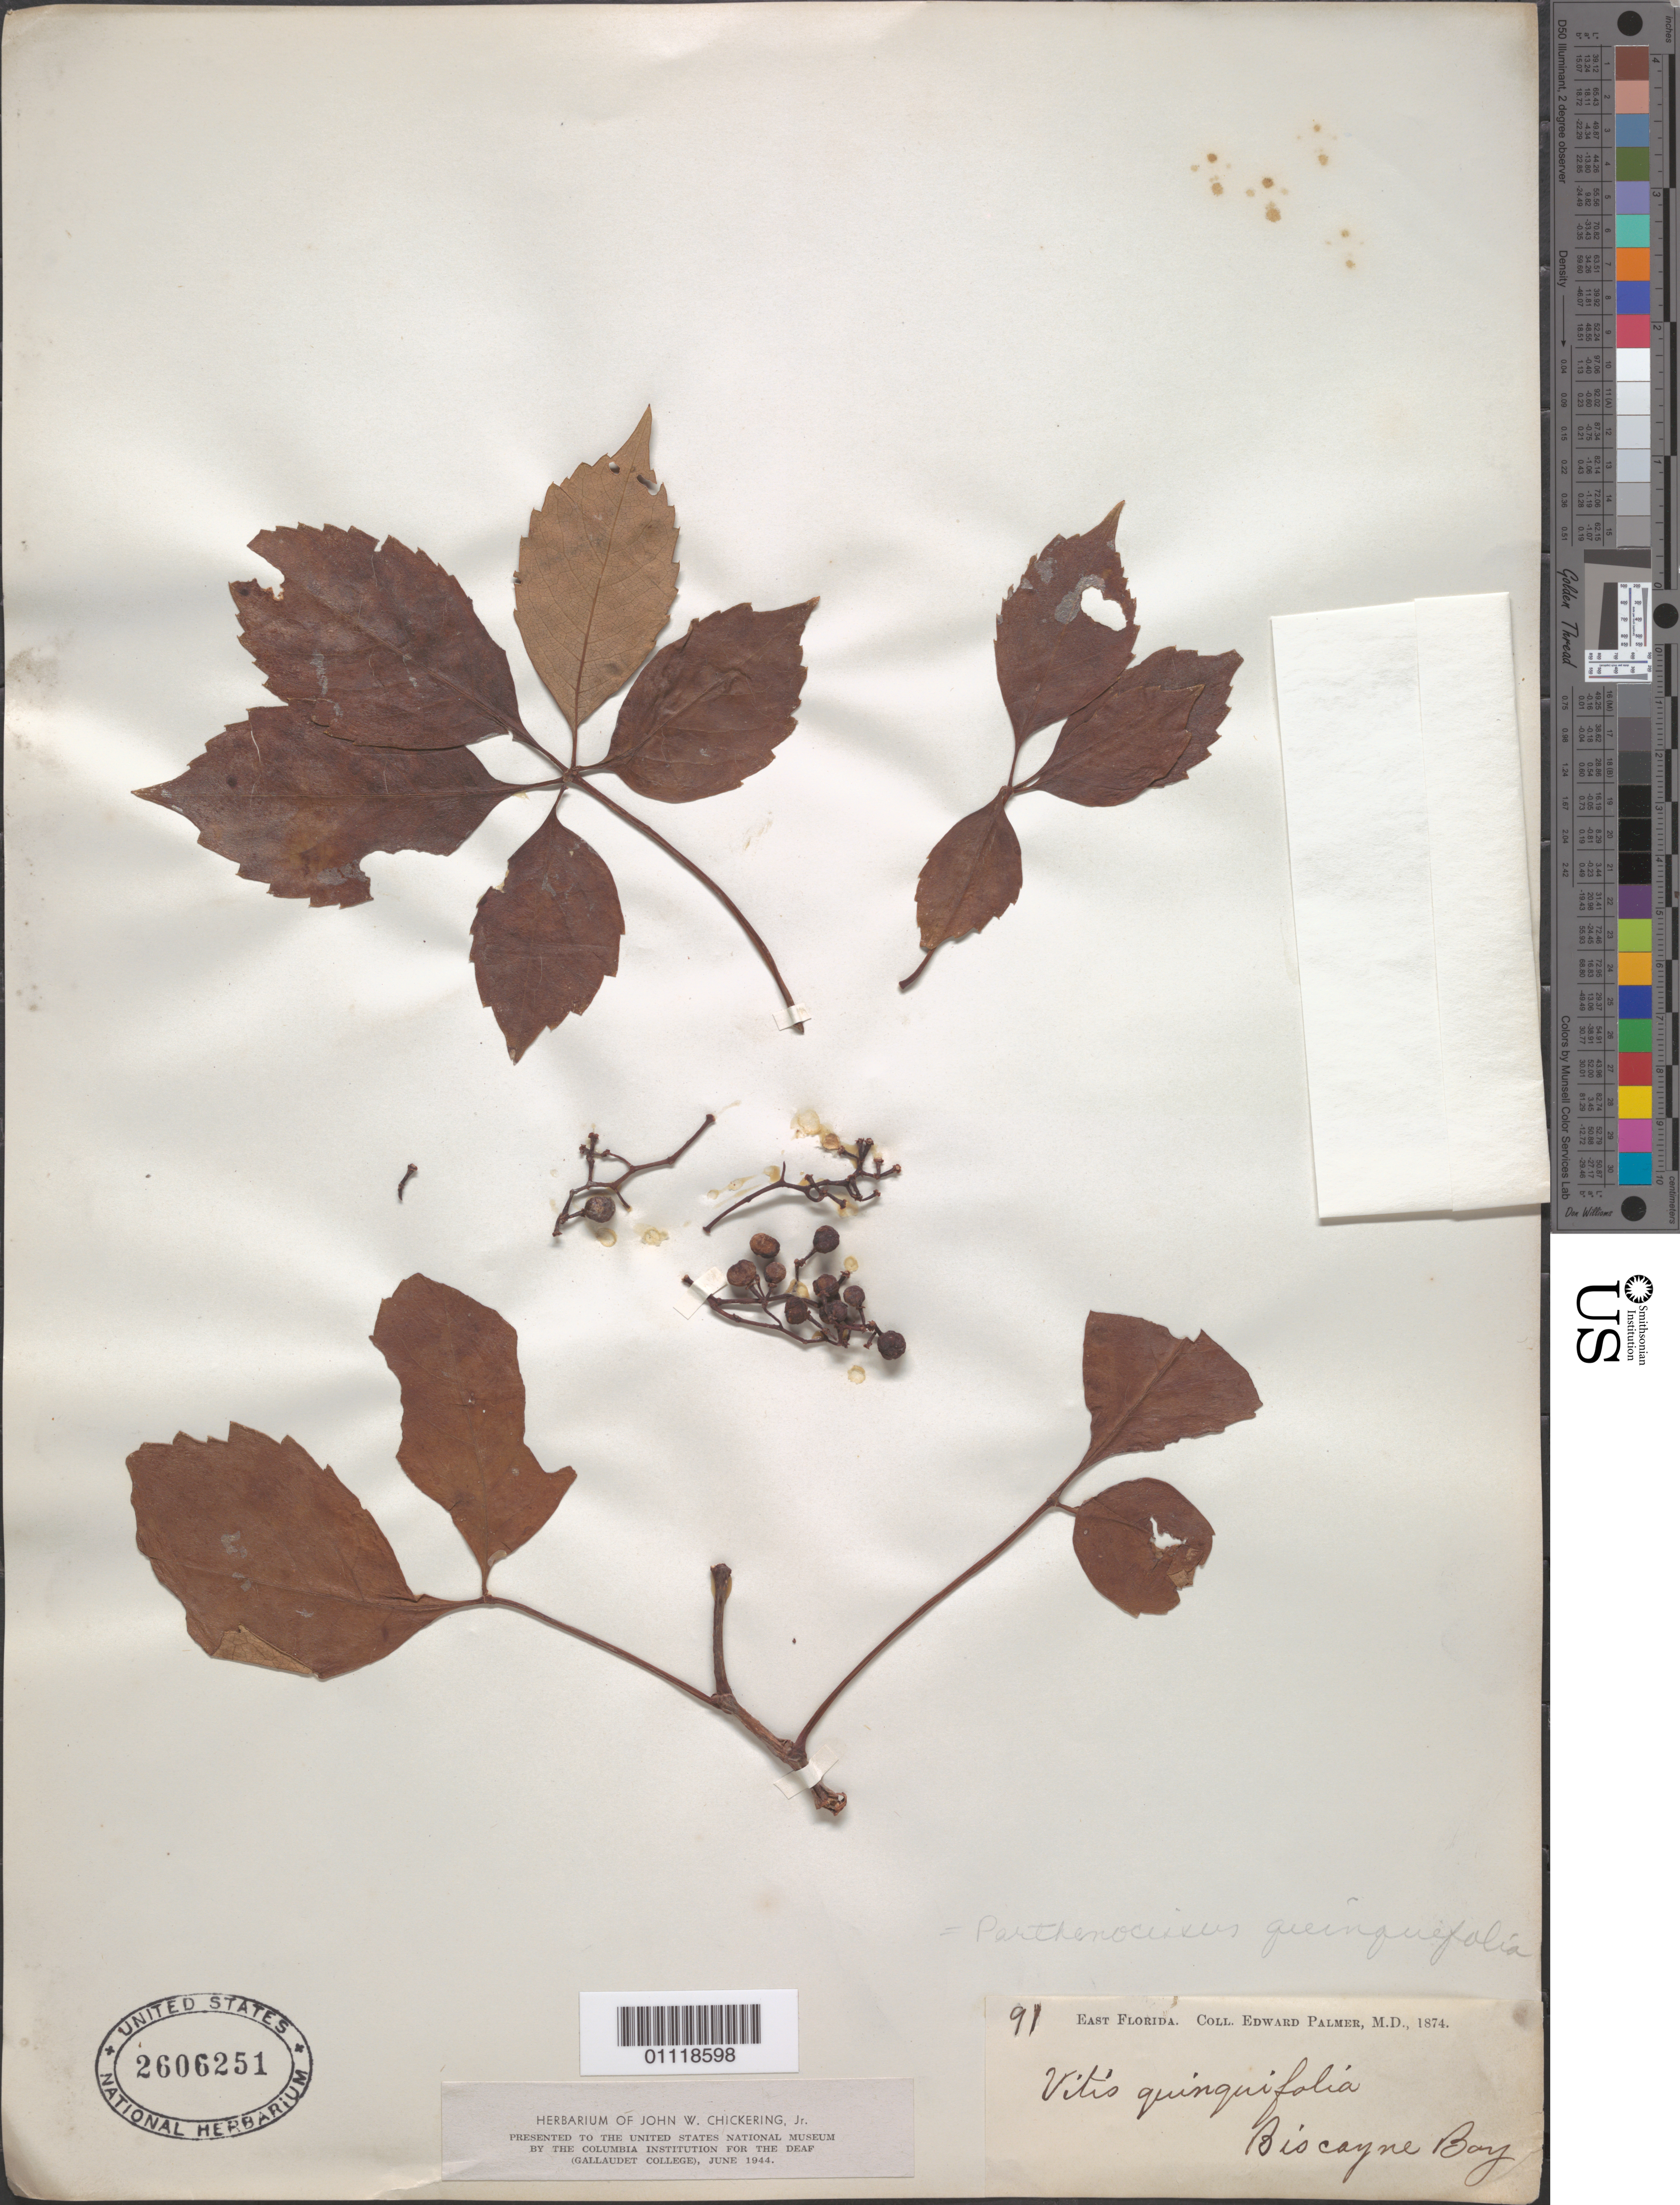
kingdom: Plantae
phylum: Tracheophyta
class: Magnoliopsida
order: Vitales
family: Vitaceae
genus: Parthenocissus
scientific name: Parthenocissus quinquefolia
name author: (L.) Planch.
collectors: J. E. Palmér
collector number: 91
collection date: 1874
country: United States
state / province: Florida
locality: Biscayne Bay.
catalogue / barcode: US 2606251